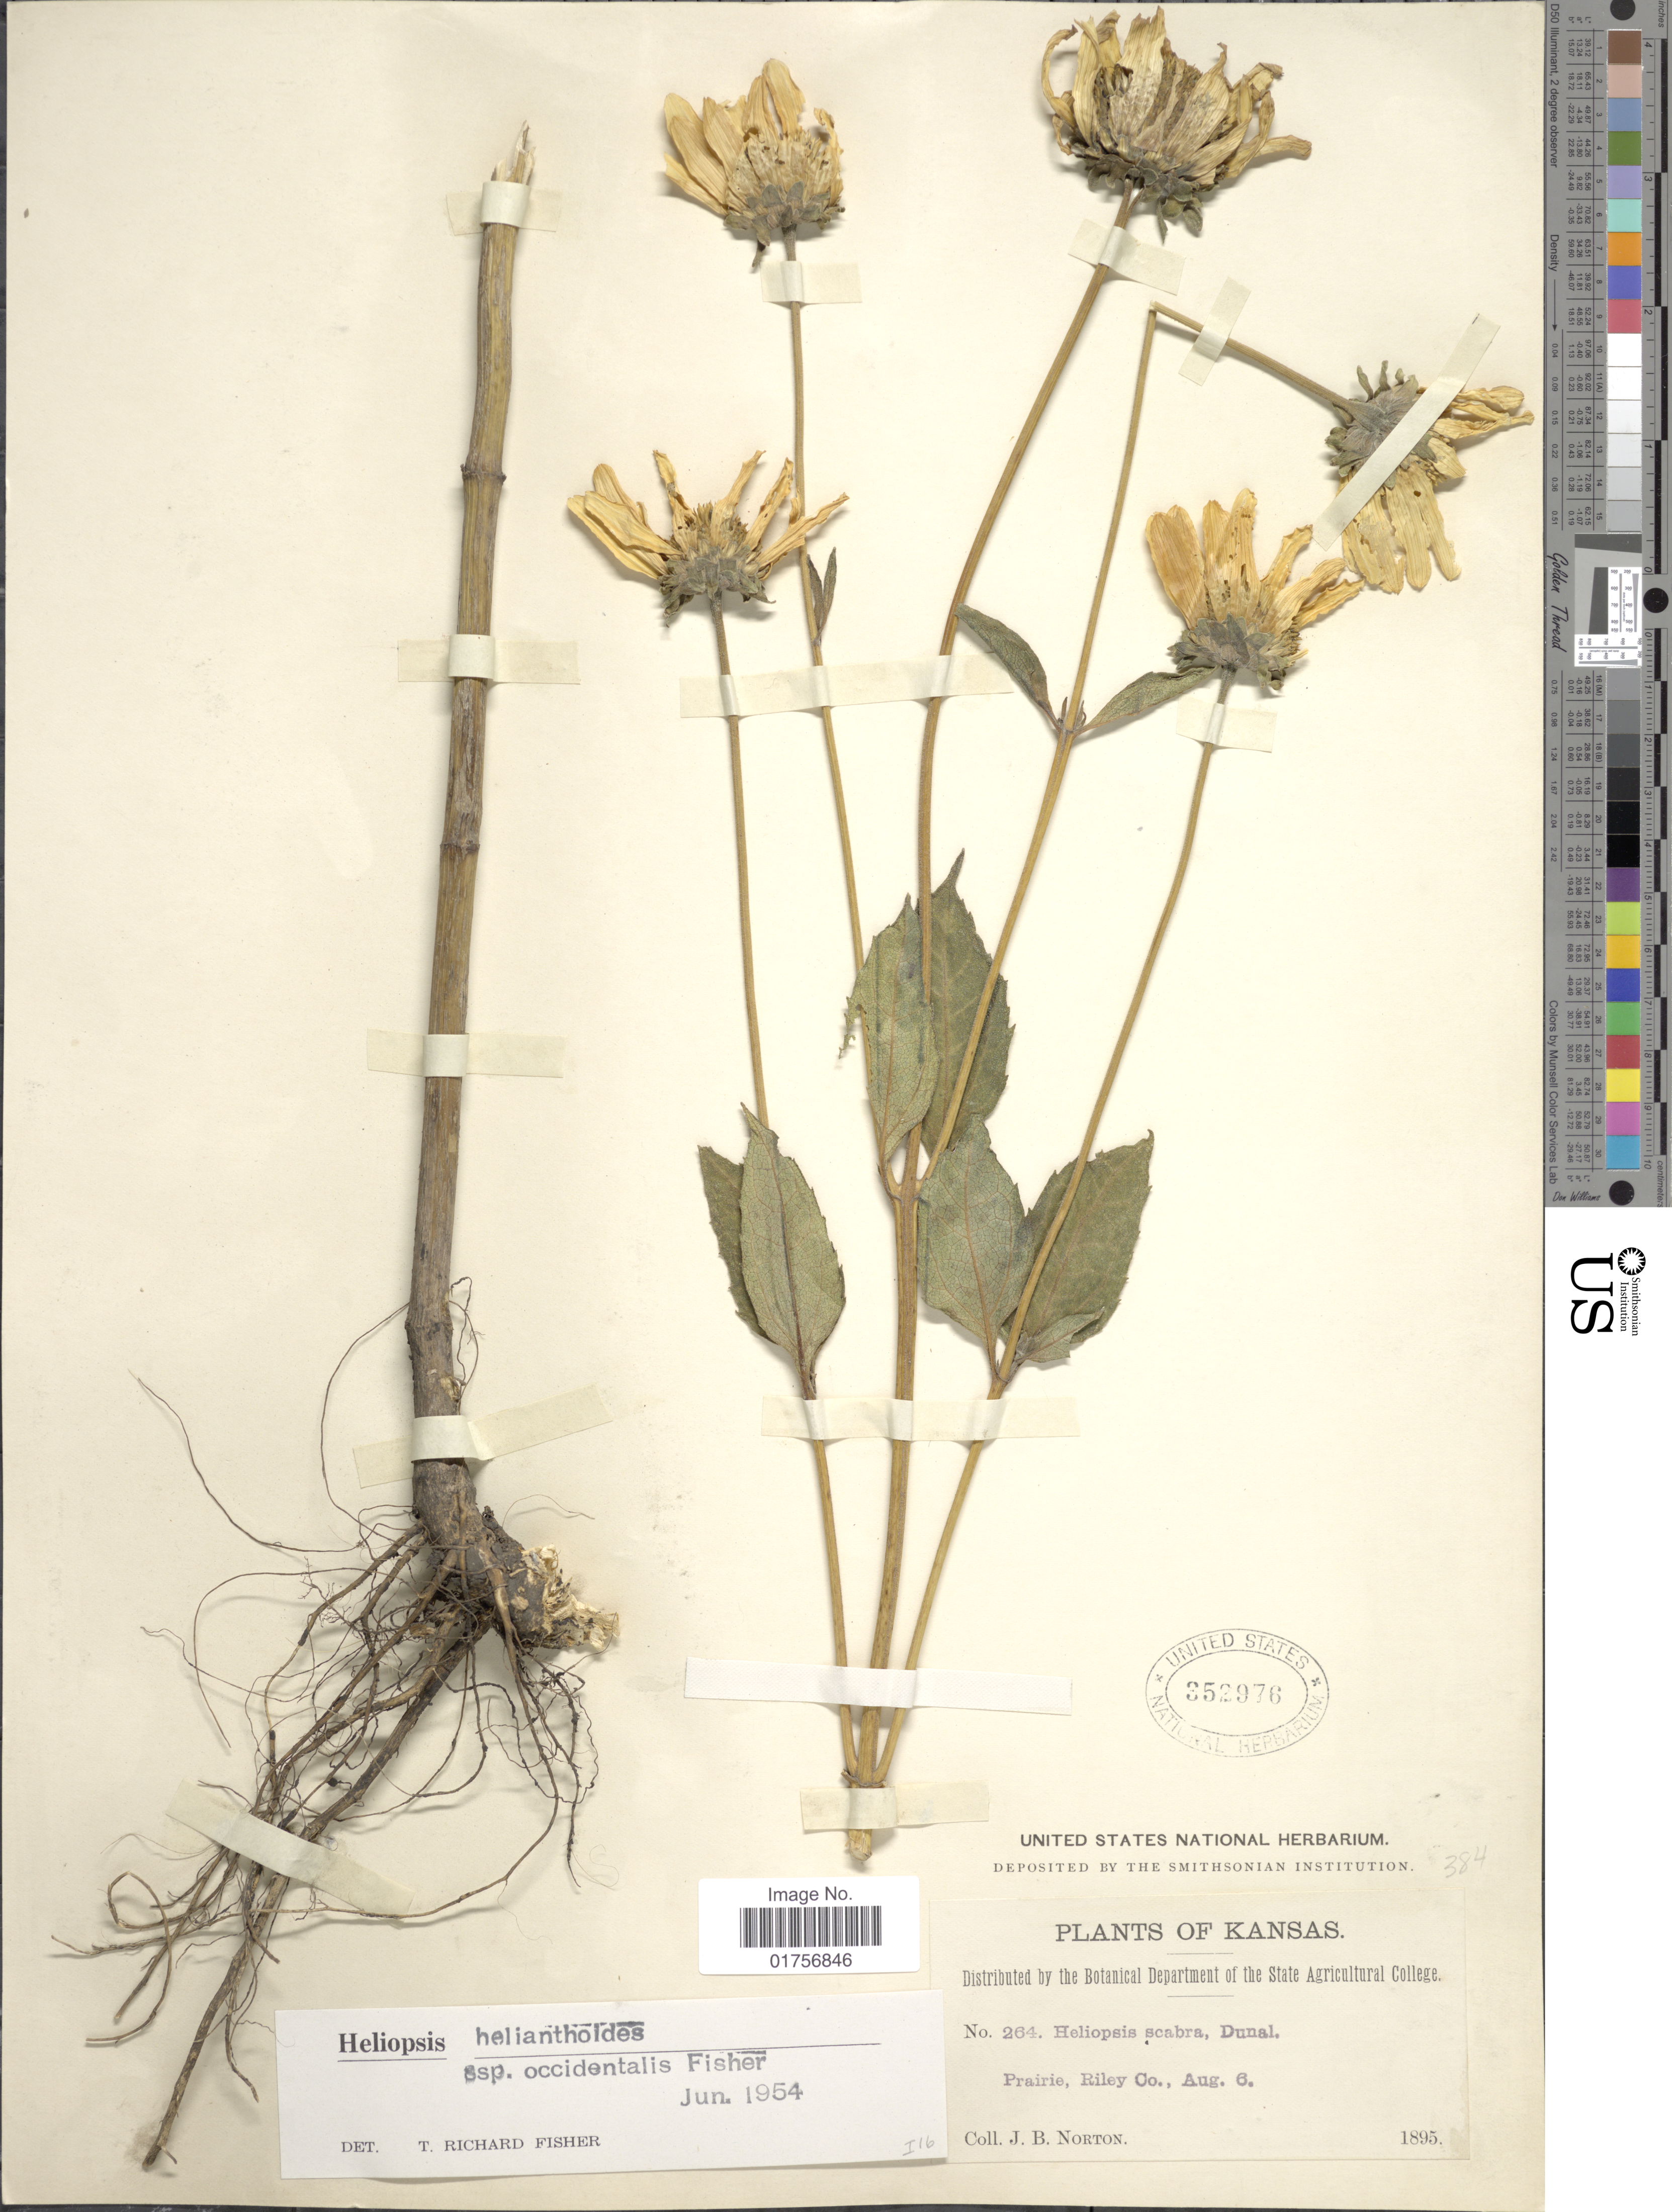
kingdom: Plantae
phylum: Tracheophyta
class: Magnoliopsida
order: Asterales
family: Asteraceae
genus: Heliopsis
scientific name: Heliopsis helianthoides subsp. occidentalis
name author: T.R. Fisher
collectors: J. B. Norton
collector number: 264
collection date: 1895-08-06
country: United States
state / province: Kansas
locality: Prairie, Riley Co.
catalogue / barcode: US 352976